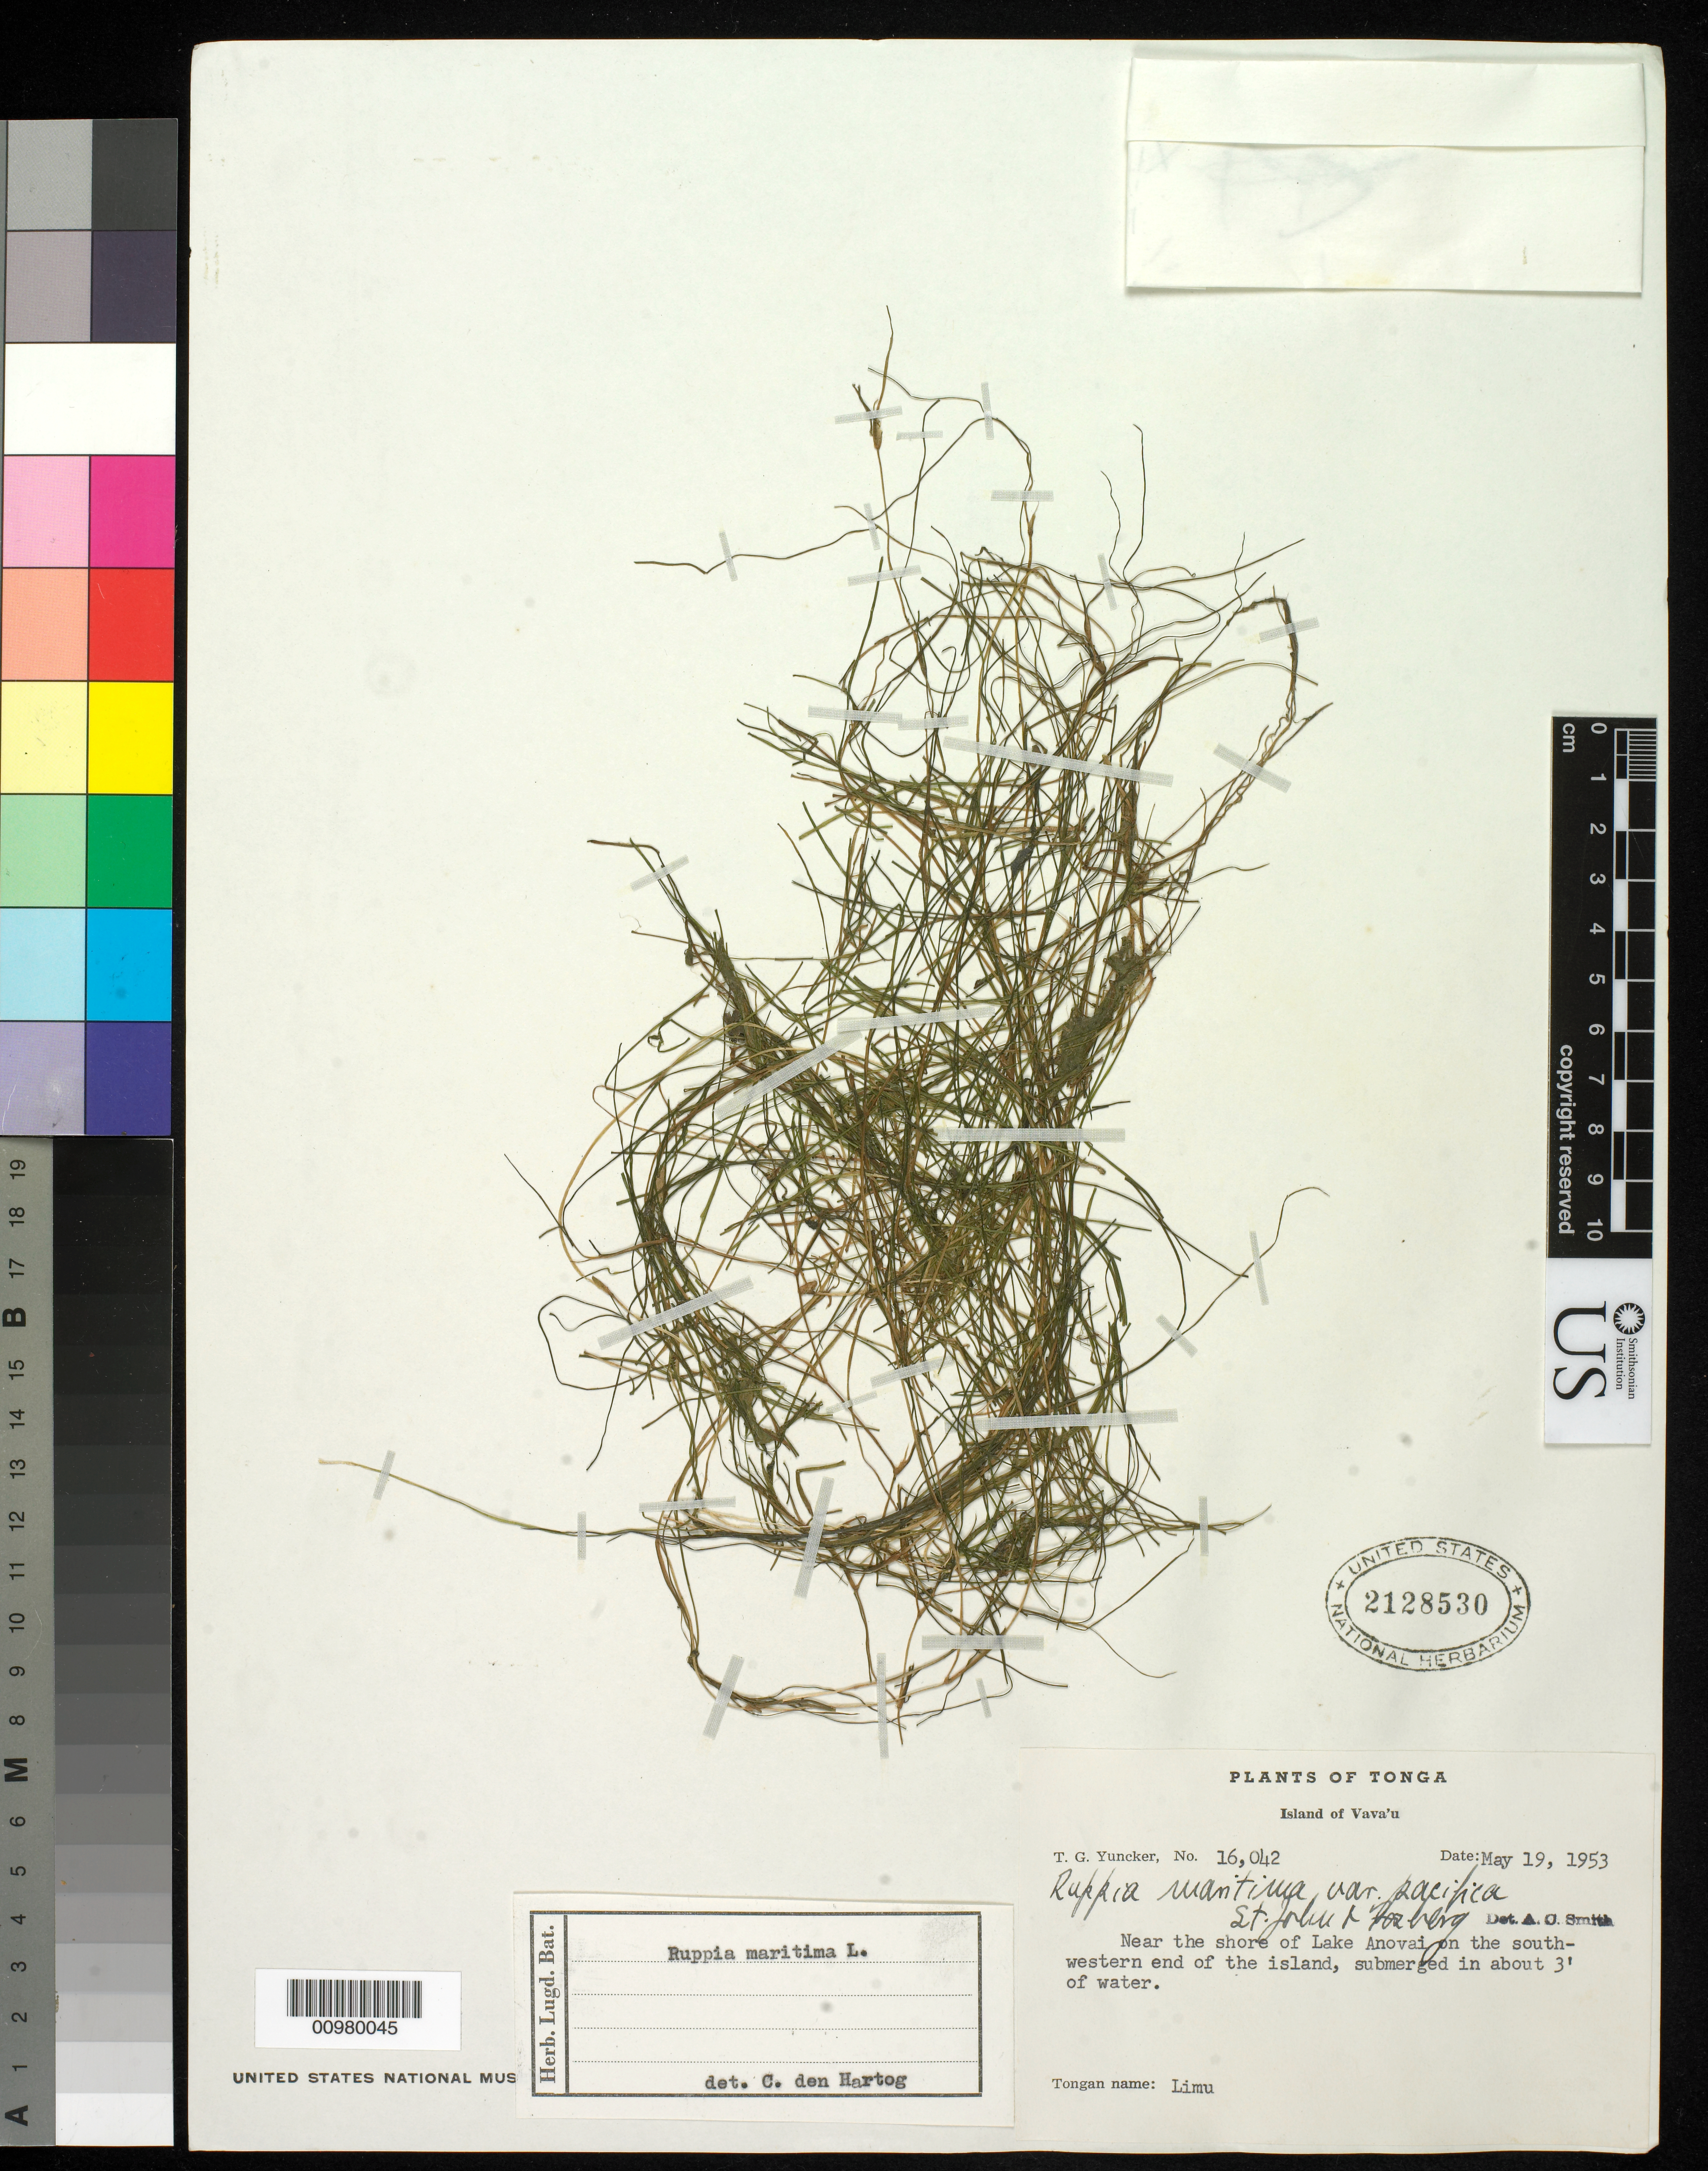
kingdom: Plantae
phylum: Tracheophyta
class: Liliopsida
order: Alismatales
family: Ruppiaceae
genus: Ruppia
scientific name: Ruppia maritima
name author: L.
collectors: T. G. Yuncker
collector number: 16042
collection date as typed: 19 May 1953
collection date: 1953-05-19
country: Tonga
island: Vava'u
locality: Near the shore of Lake Anovai on the SW end of the island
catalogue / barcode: US 2128530